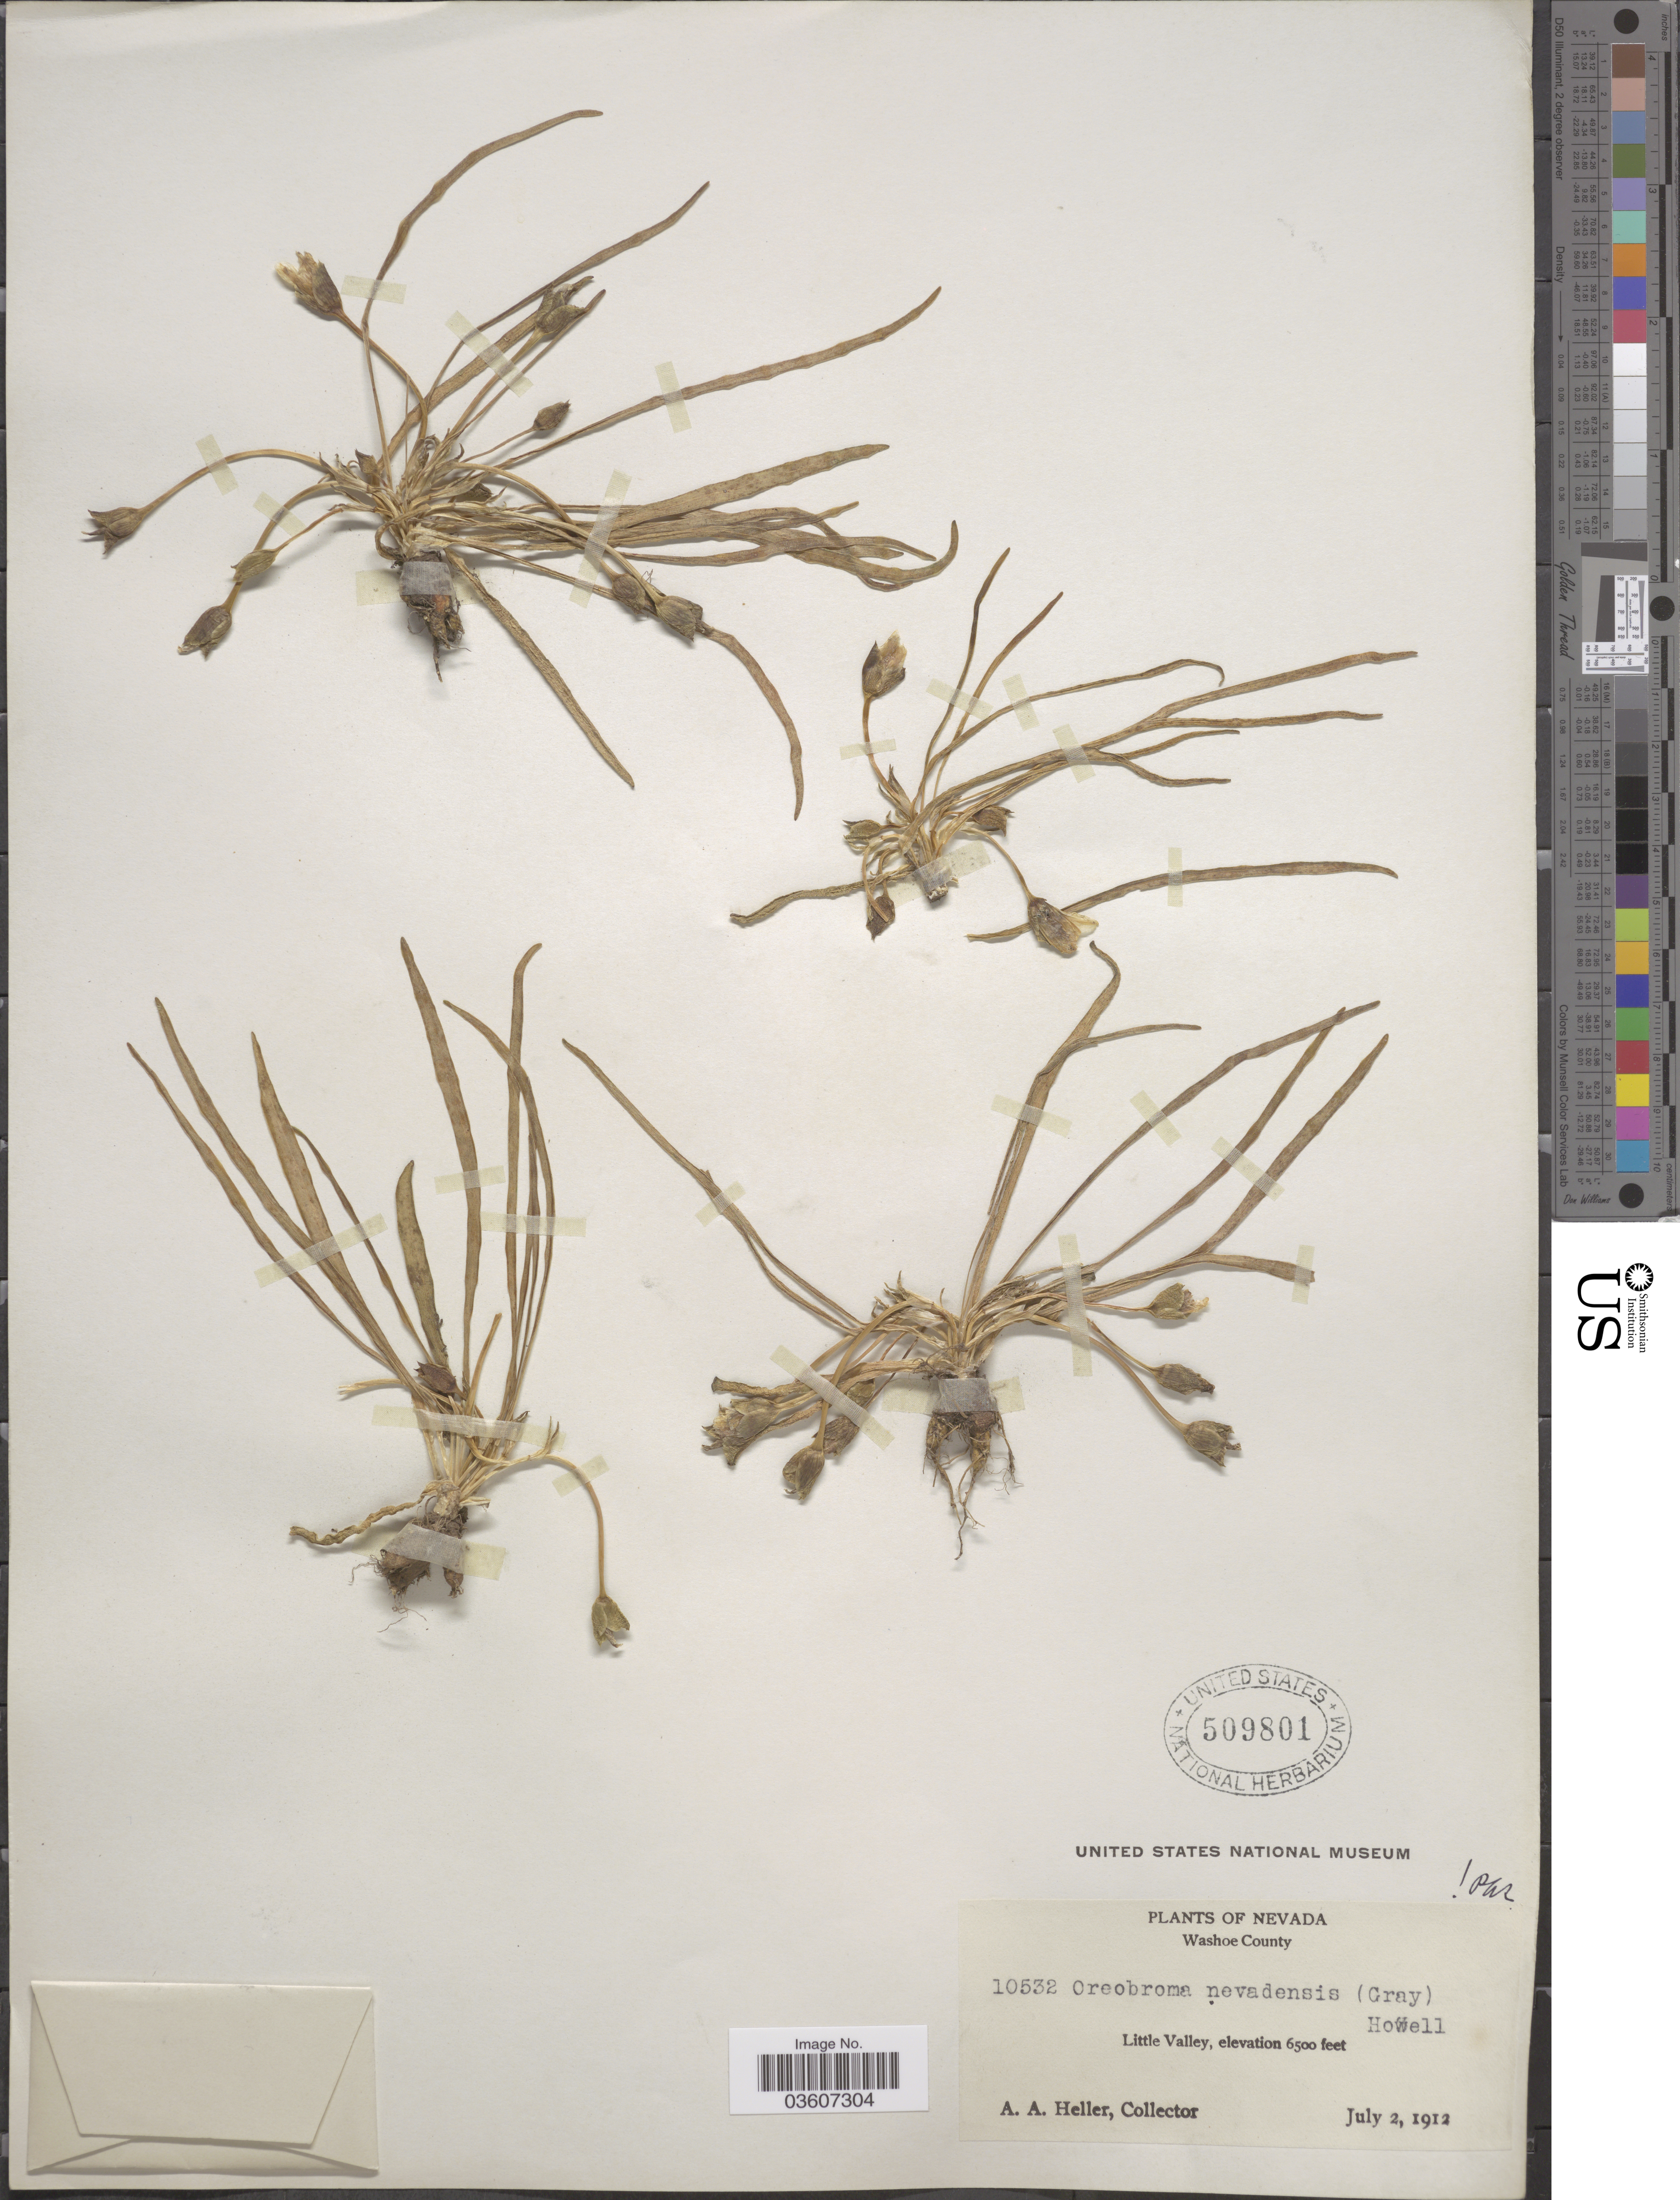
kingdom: Plantae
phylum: Tracheophyta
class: Magnoliopsida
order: Caryophyllales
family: Montiaceae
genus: Lewisia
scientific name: Lewisia nevadensis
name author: (A. Gray) B.L. Rob.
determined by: Strong, Mark T., (BOT), Smithsonian Institution - National Museum of Natural History (UNITED STATES)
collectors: A. A. Heller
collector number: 10532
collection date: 1912-07-02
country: United States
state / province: Nevada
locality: Washoe County. Little Valley.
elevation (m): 1981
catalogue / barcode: US 509801